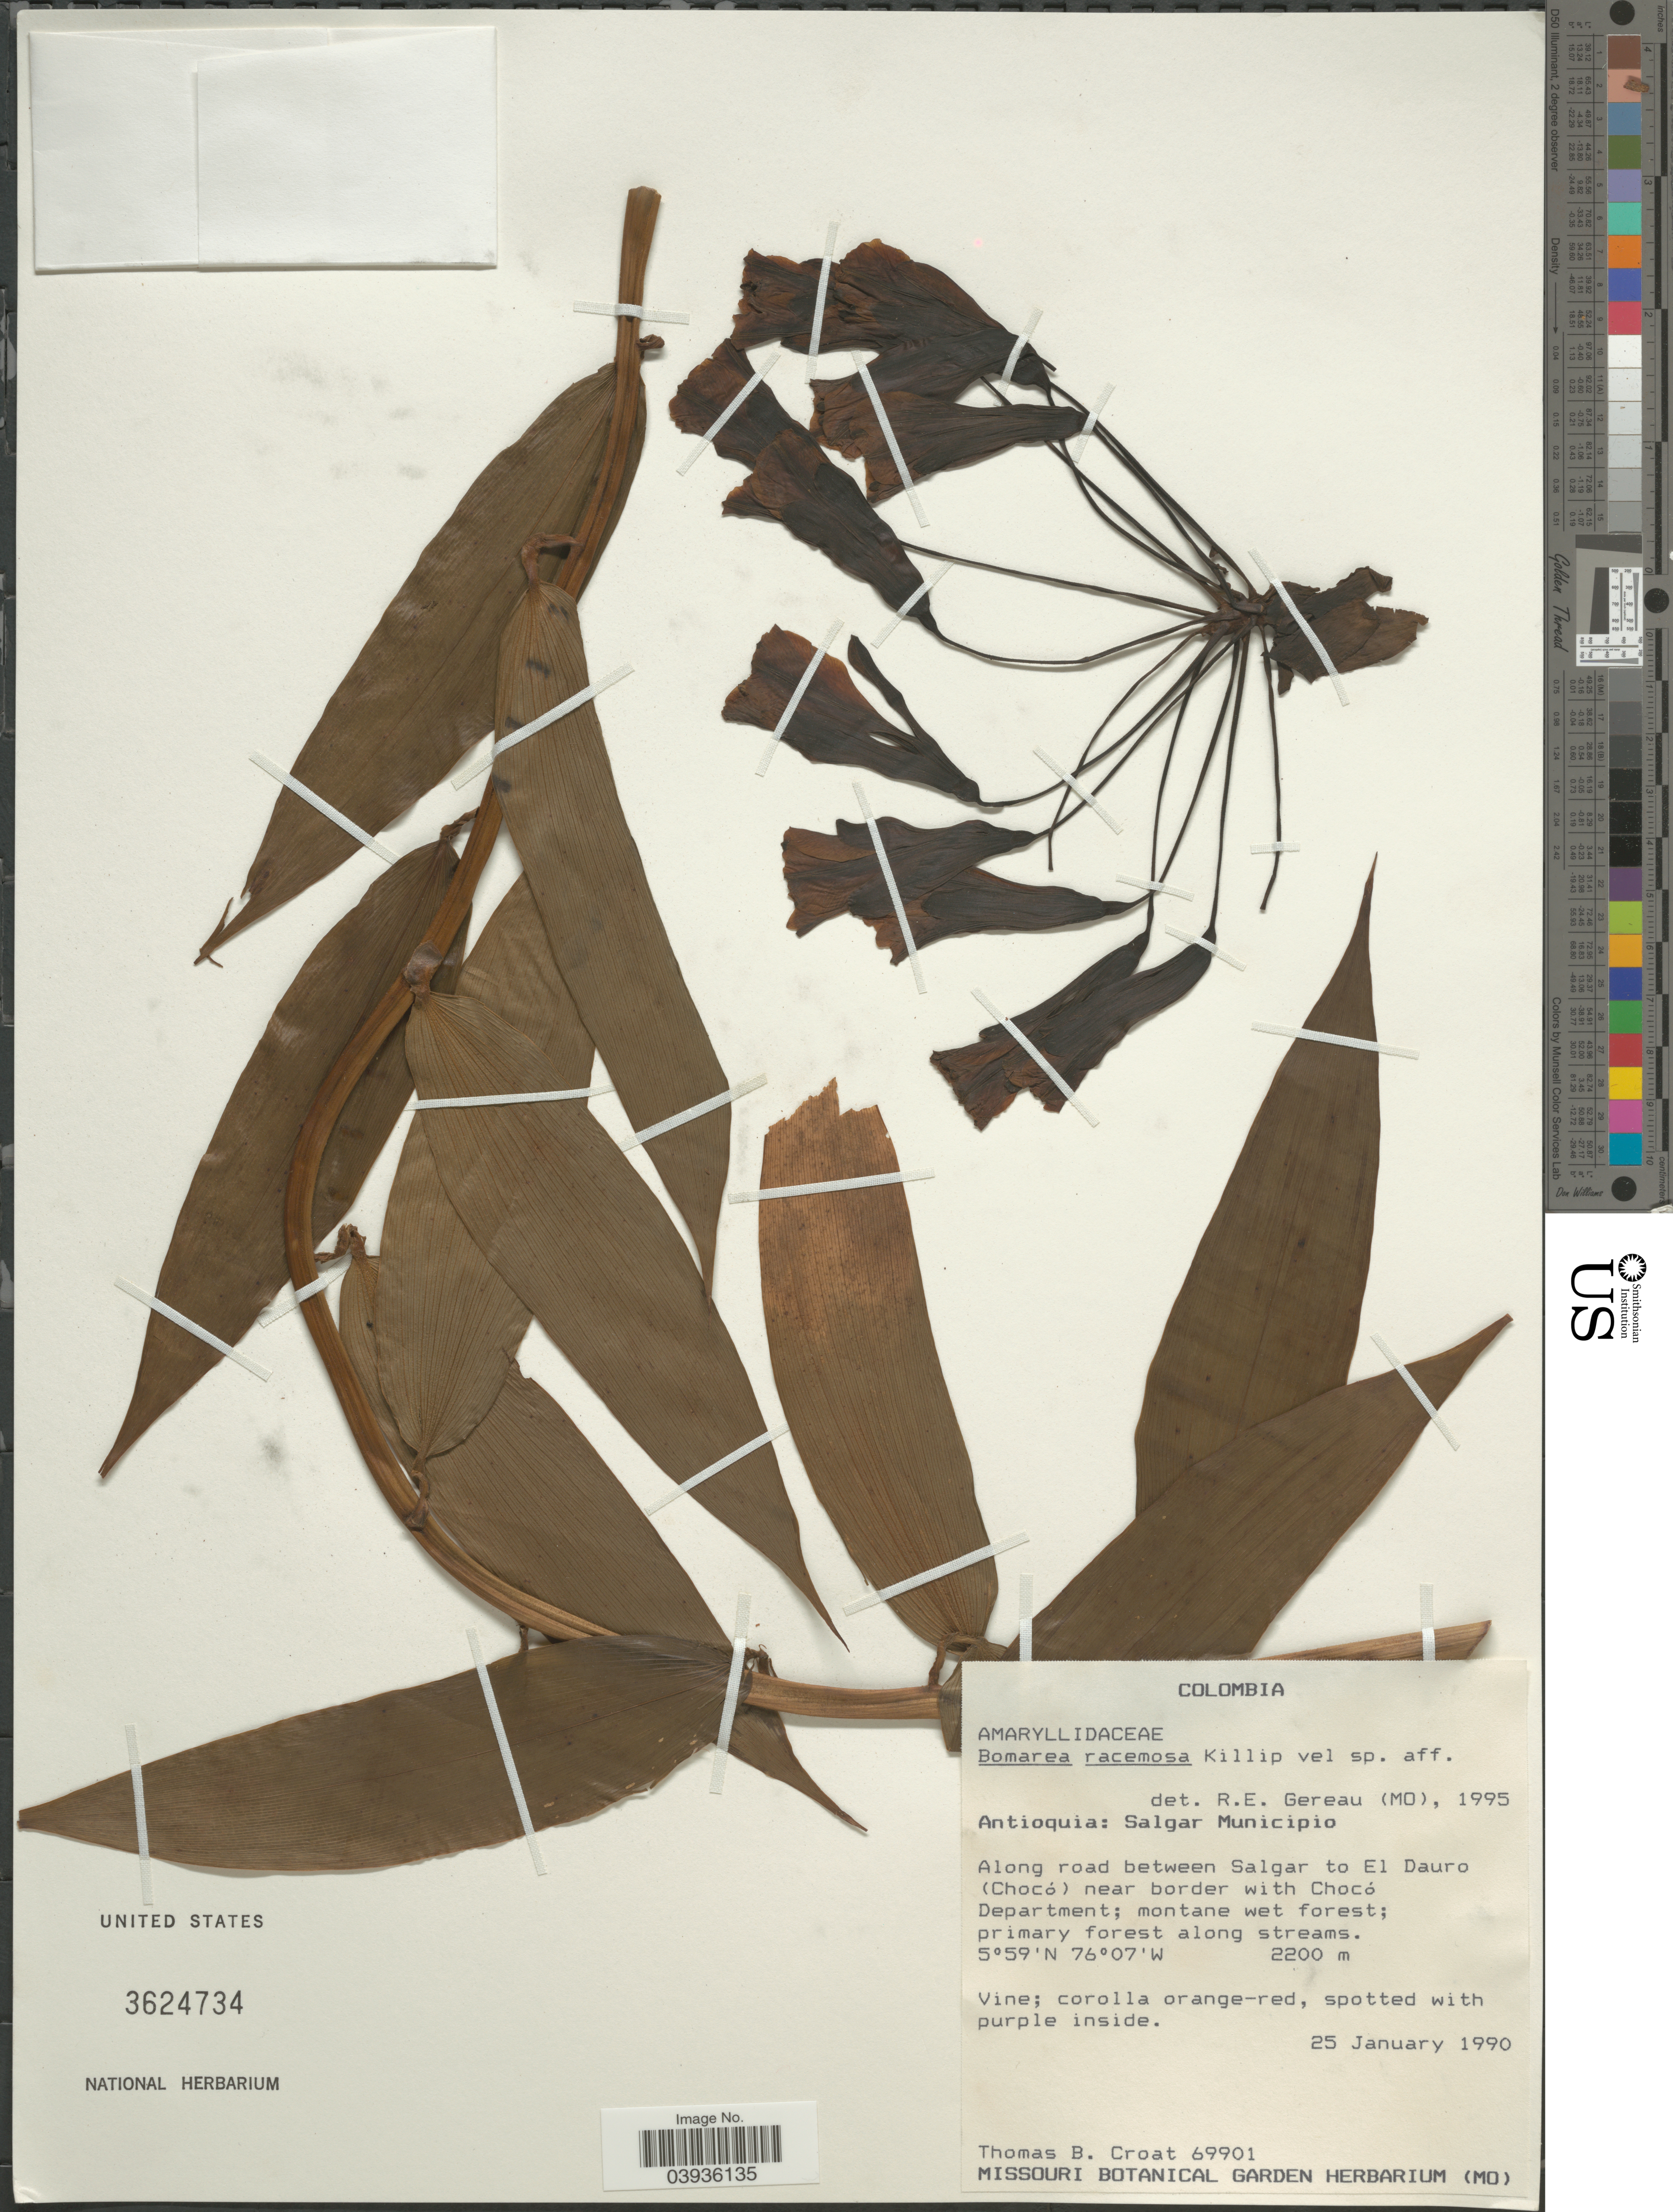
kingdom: Plantae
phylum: Tracheophyta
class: Liliopsida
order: Liliales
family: Alstroemeriaceae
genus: Bomarea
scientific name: Bomarea racemosa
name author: Killip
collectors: T. B. Croat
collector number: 69901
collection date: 1990-01-25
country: Colombia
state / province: Antioquia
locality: Salgar Municipio. Along road between Salgar to El Dauro (Chocó) near border with Chocó Department; montane wet forest.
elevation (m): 2200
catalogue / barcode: US 3624734